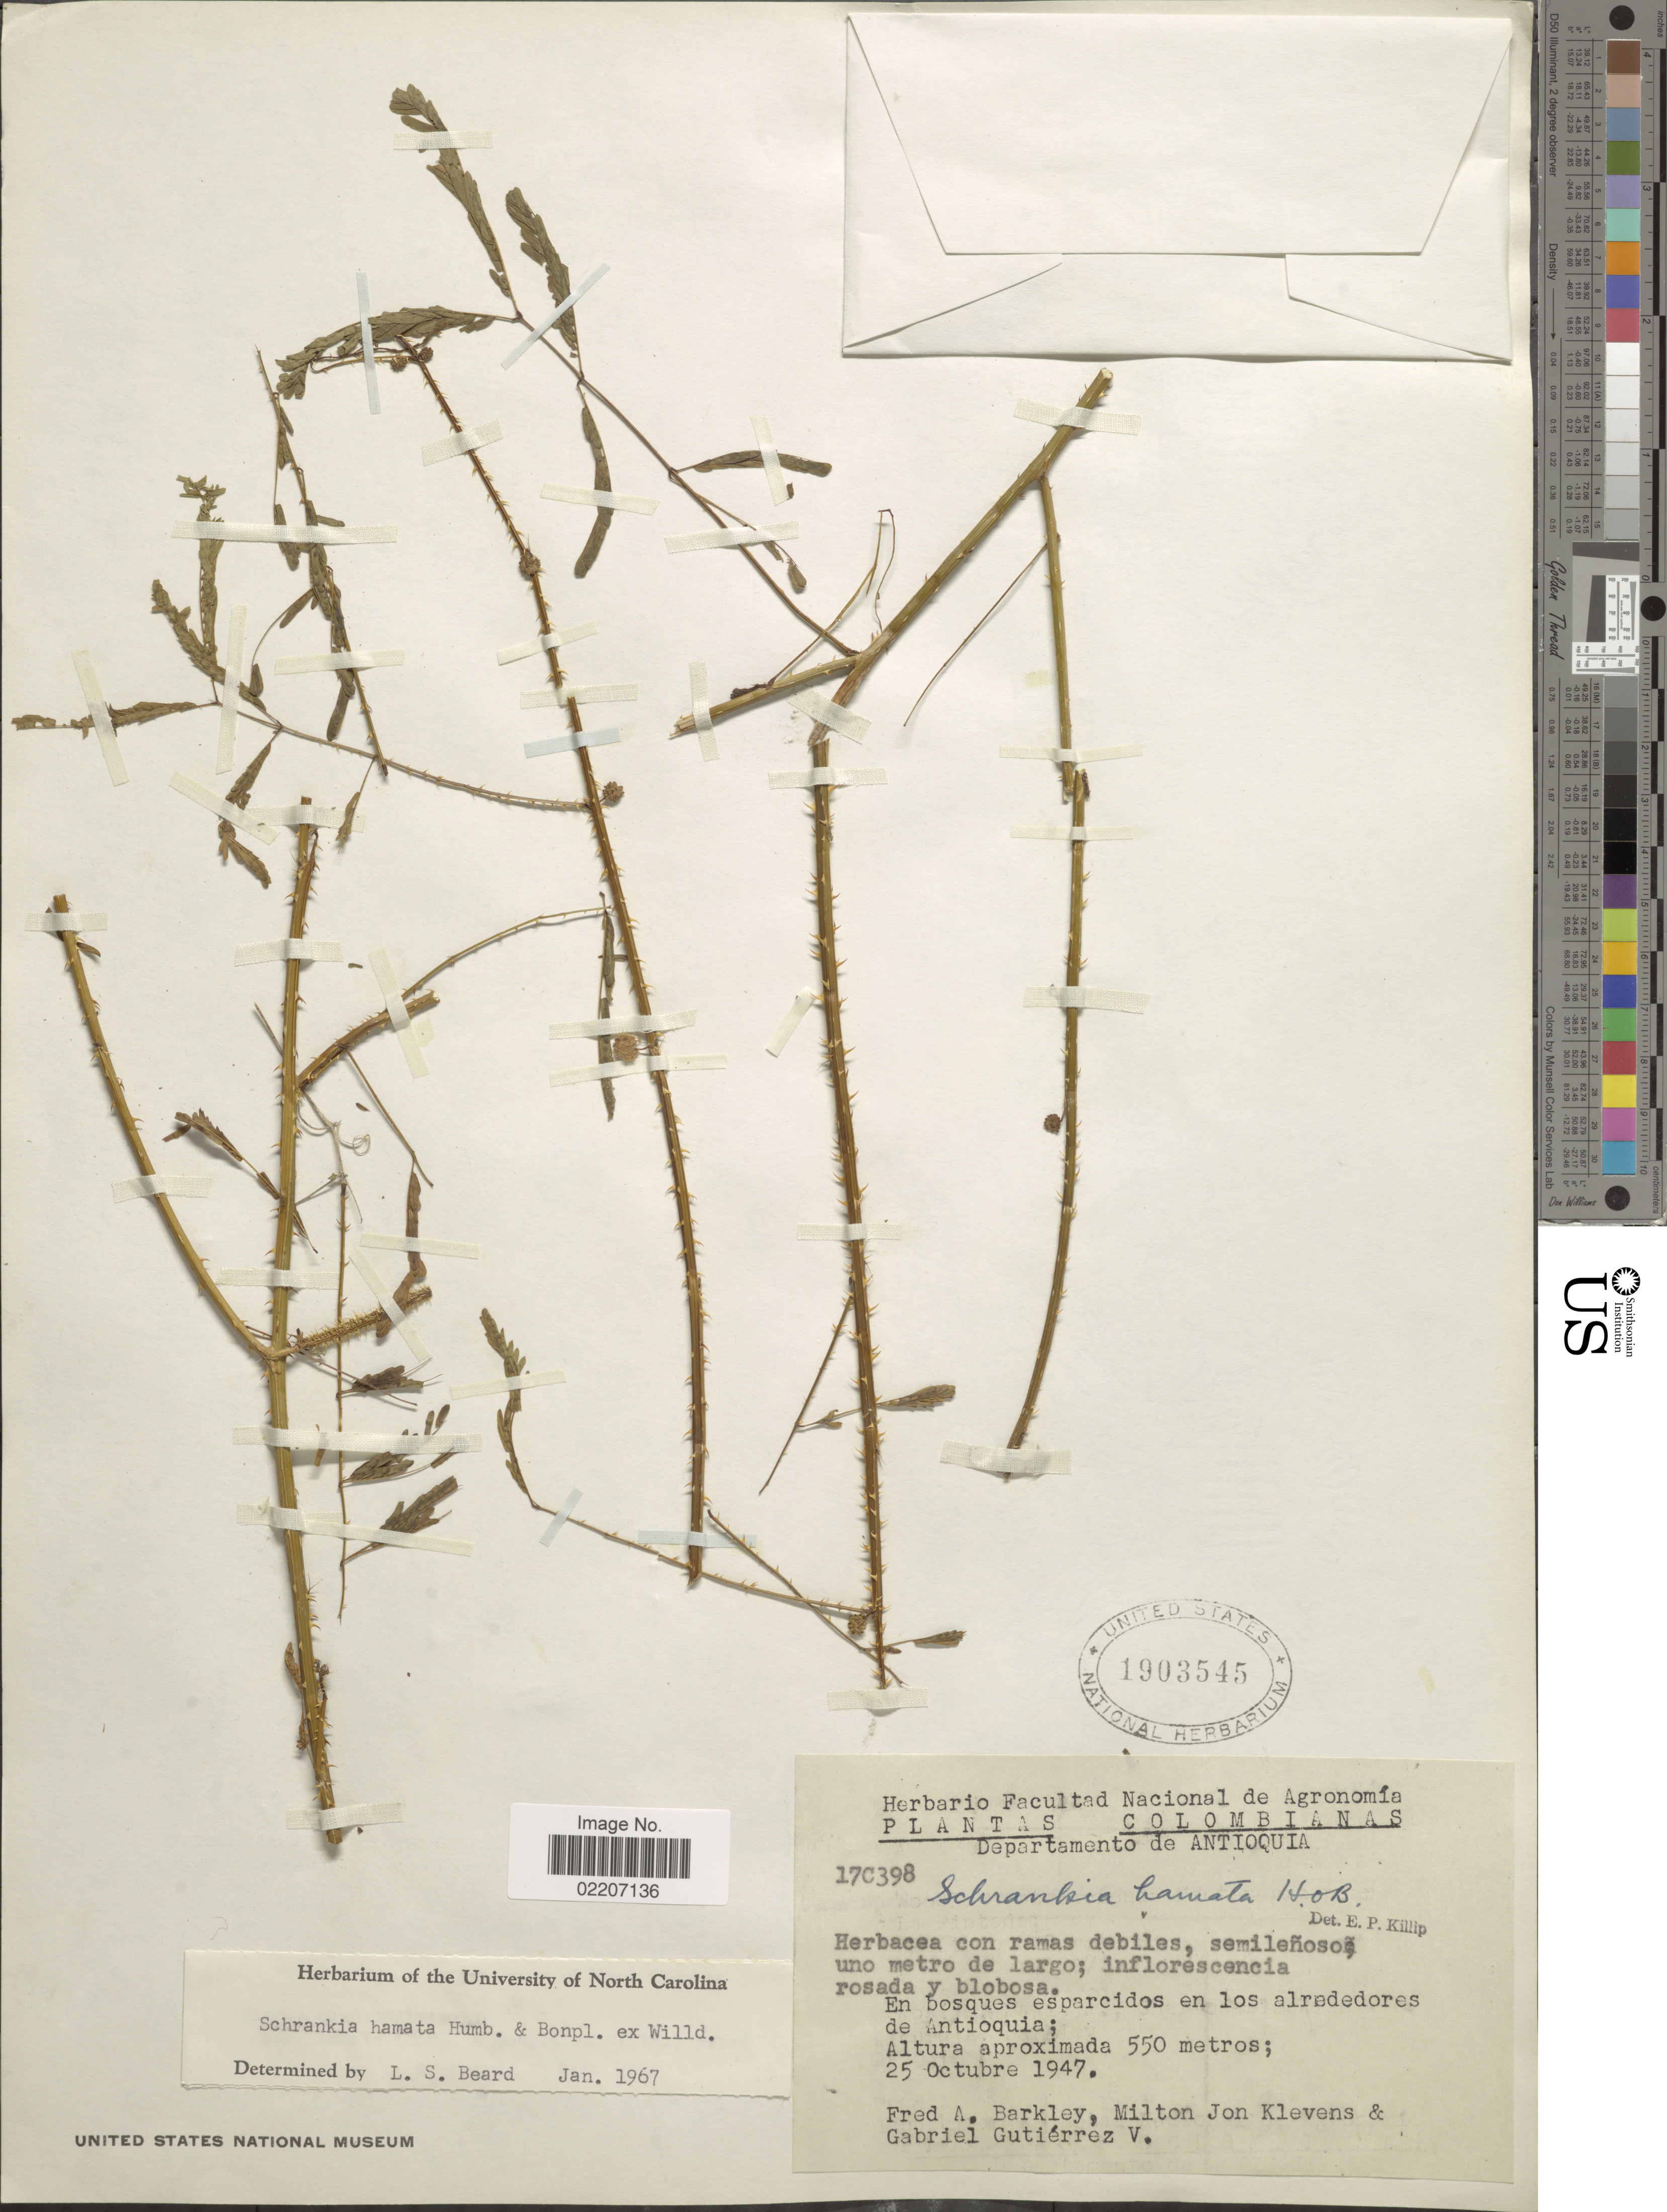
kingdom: Plantae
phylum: Tracheophyta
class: Magnoliopsida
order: Fabales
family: Fabaceae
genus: Mimosa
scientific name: Mimosa tetragona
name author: Poir.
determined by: U.S. National Herbarium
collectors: F. A. Barkley, M. Klevens & G. Gutiérrez V.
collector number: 17C398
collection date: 1947-10-25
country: Colombia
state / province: Antioquia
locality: Departamento de Antioquia, En bosques esparcidos en los alrededores de Antioquia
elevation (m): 550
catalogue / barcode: US 1903545